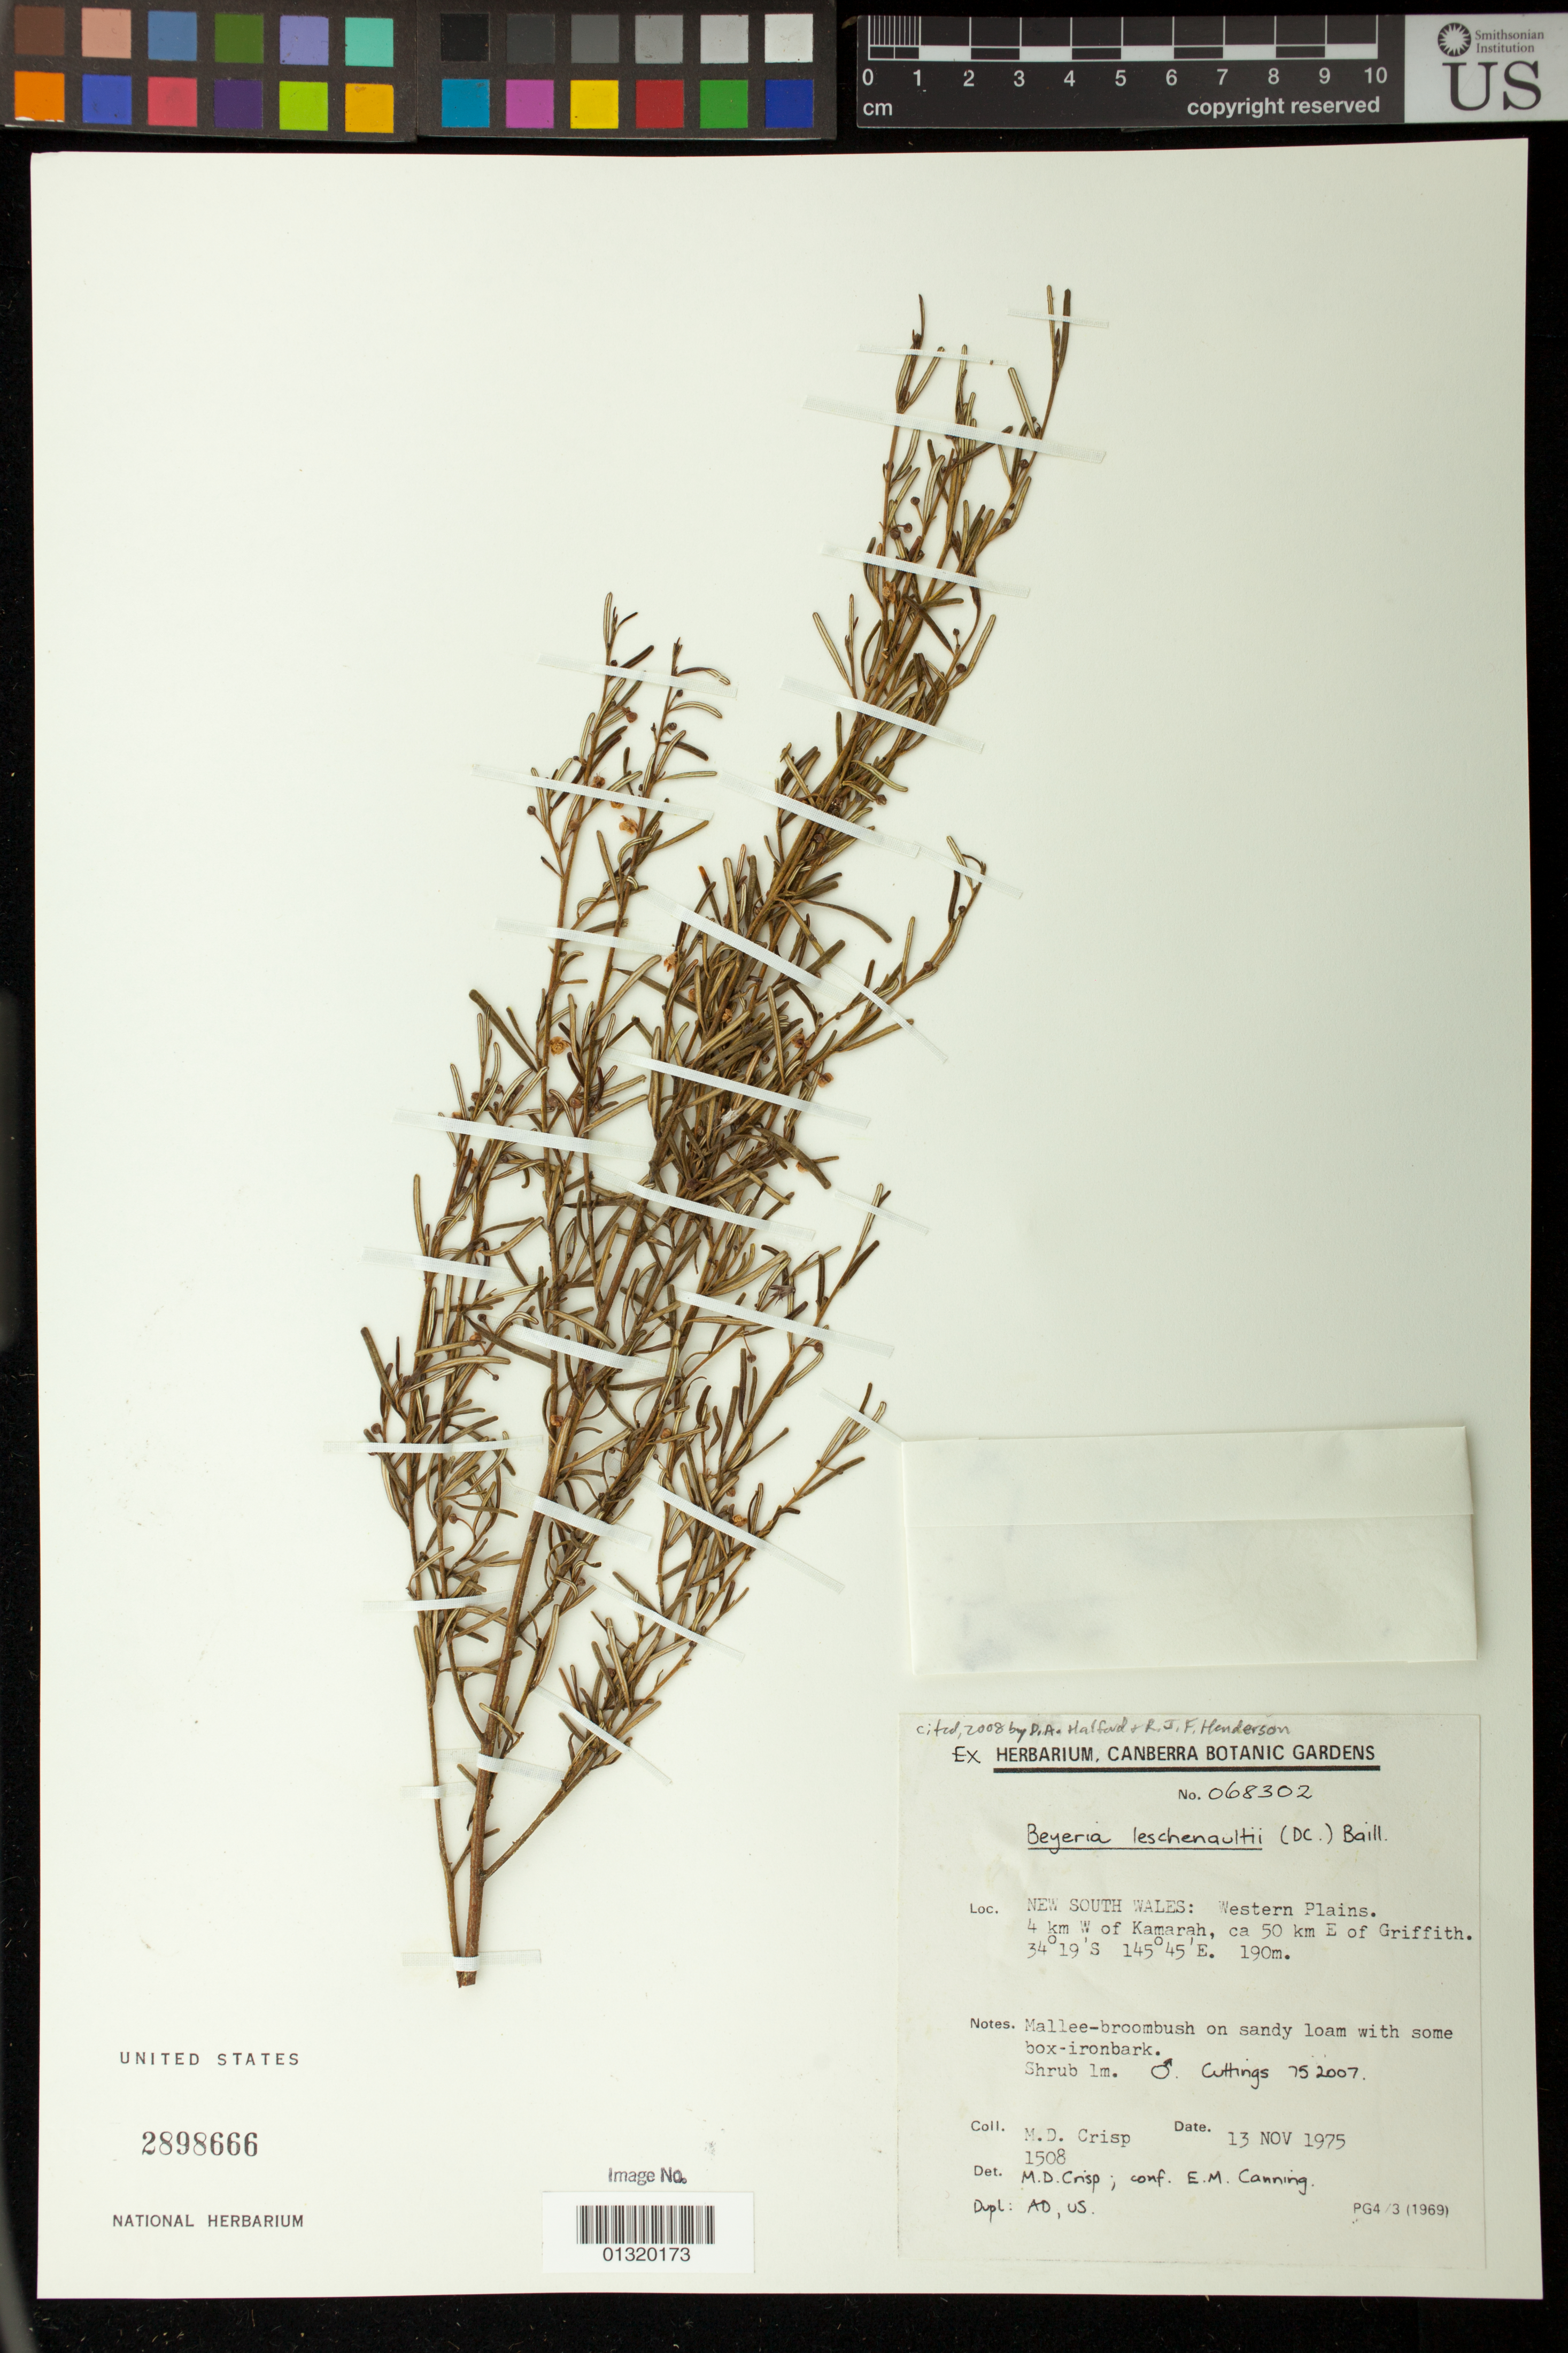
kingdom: Plantae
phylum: Tracheophyta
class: Magnoliopsida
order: Malpighiales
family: Euphorbiaceae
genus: Beyeria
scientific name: Beyeria leschenaultii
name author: (DC.) Baill.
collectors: M. Crisp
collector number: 1508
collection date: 1975-11-13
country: Australia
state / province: New South Wales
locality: Western Plains. 4 km W of Kamarah, ca 50 km E of Griffith.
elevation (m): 190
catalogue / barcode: US 2898666